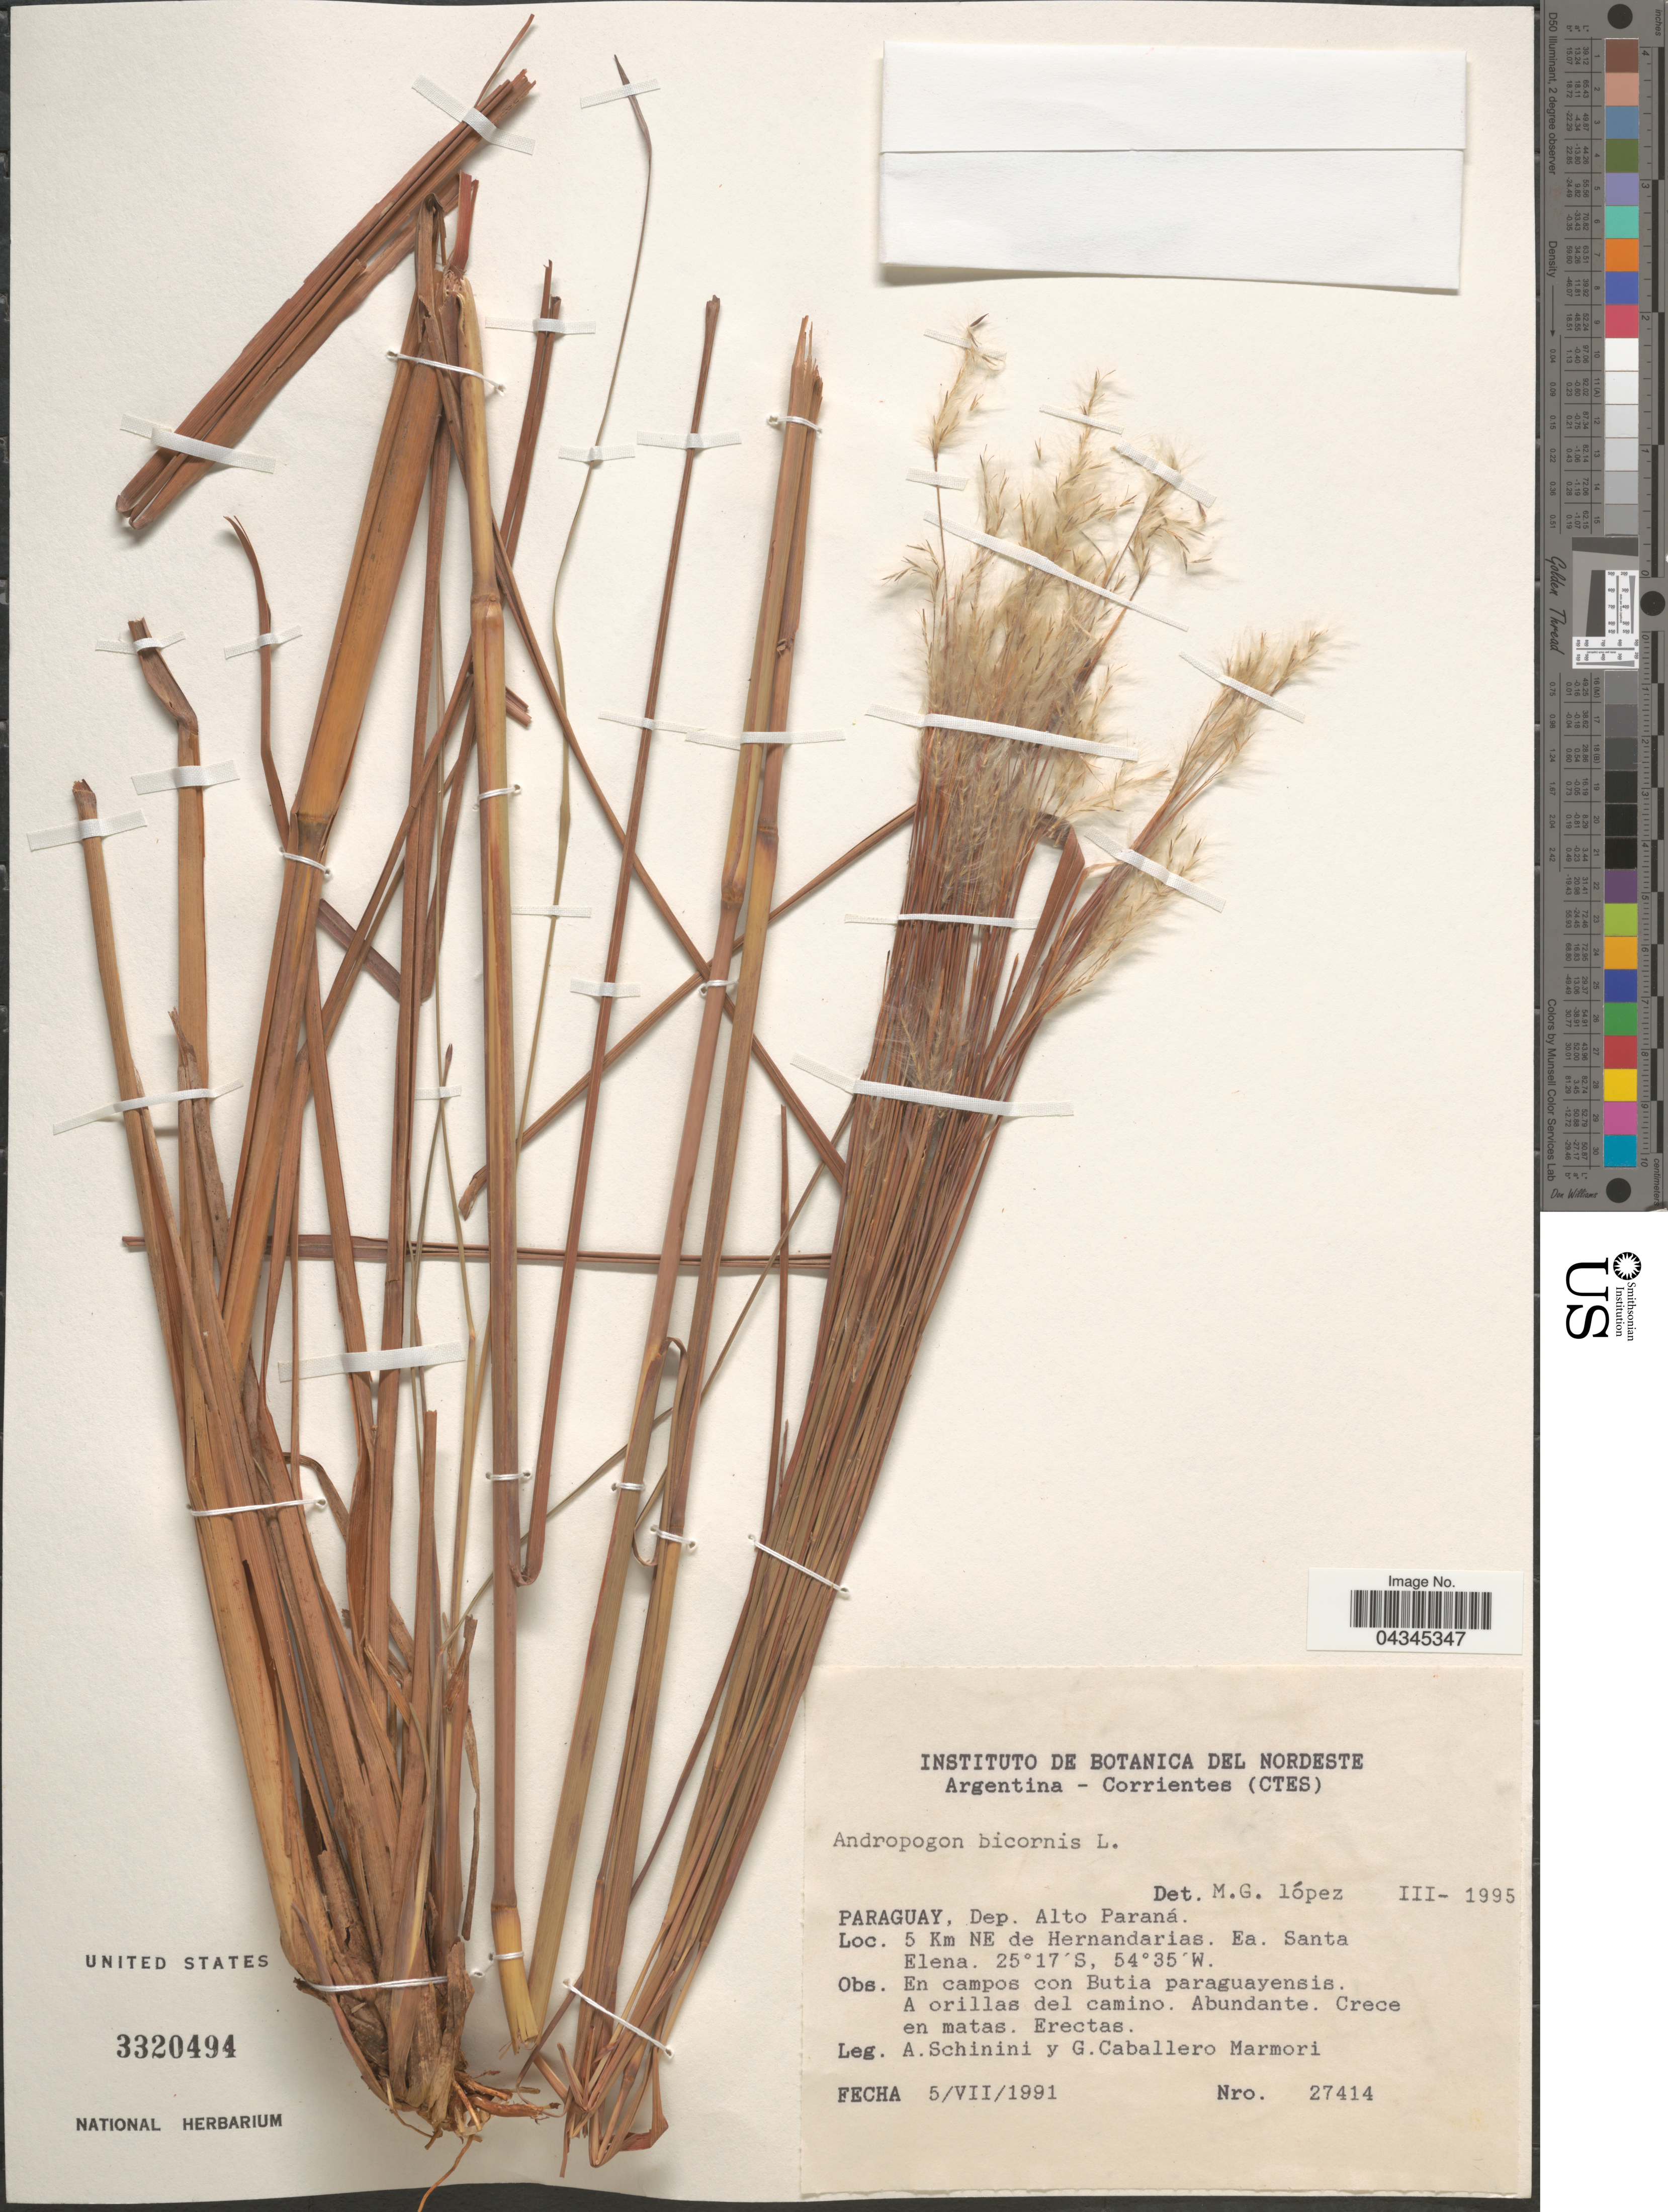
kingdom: Plantae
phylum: Tracheophyta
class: Liliopsida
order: Poales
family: Poaceae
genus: Andropogon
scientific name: Andropogon bicornis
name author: L.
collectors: A. Schinini & G. Caballero Marmori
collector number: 27414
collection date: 1991-07-05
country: Paraguay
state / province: Alto Parana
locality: Dep. Alto Paraná. 5 Km NE de Hernandarias. Ea. Santa Elena.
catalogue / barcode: US 3320494